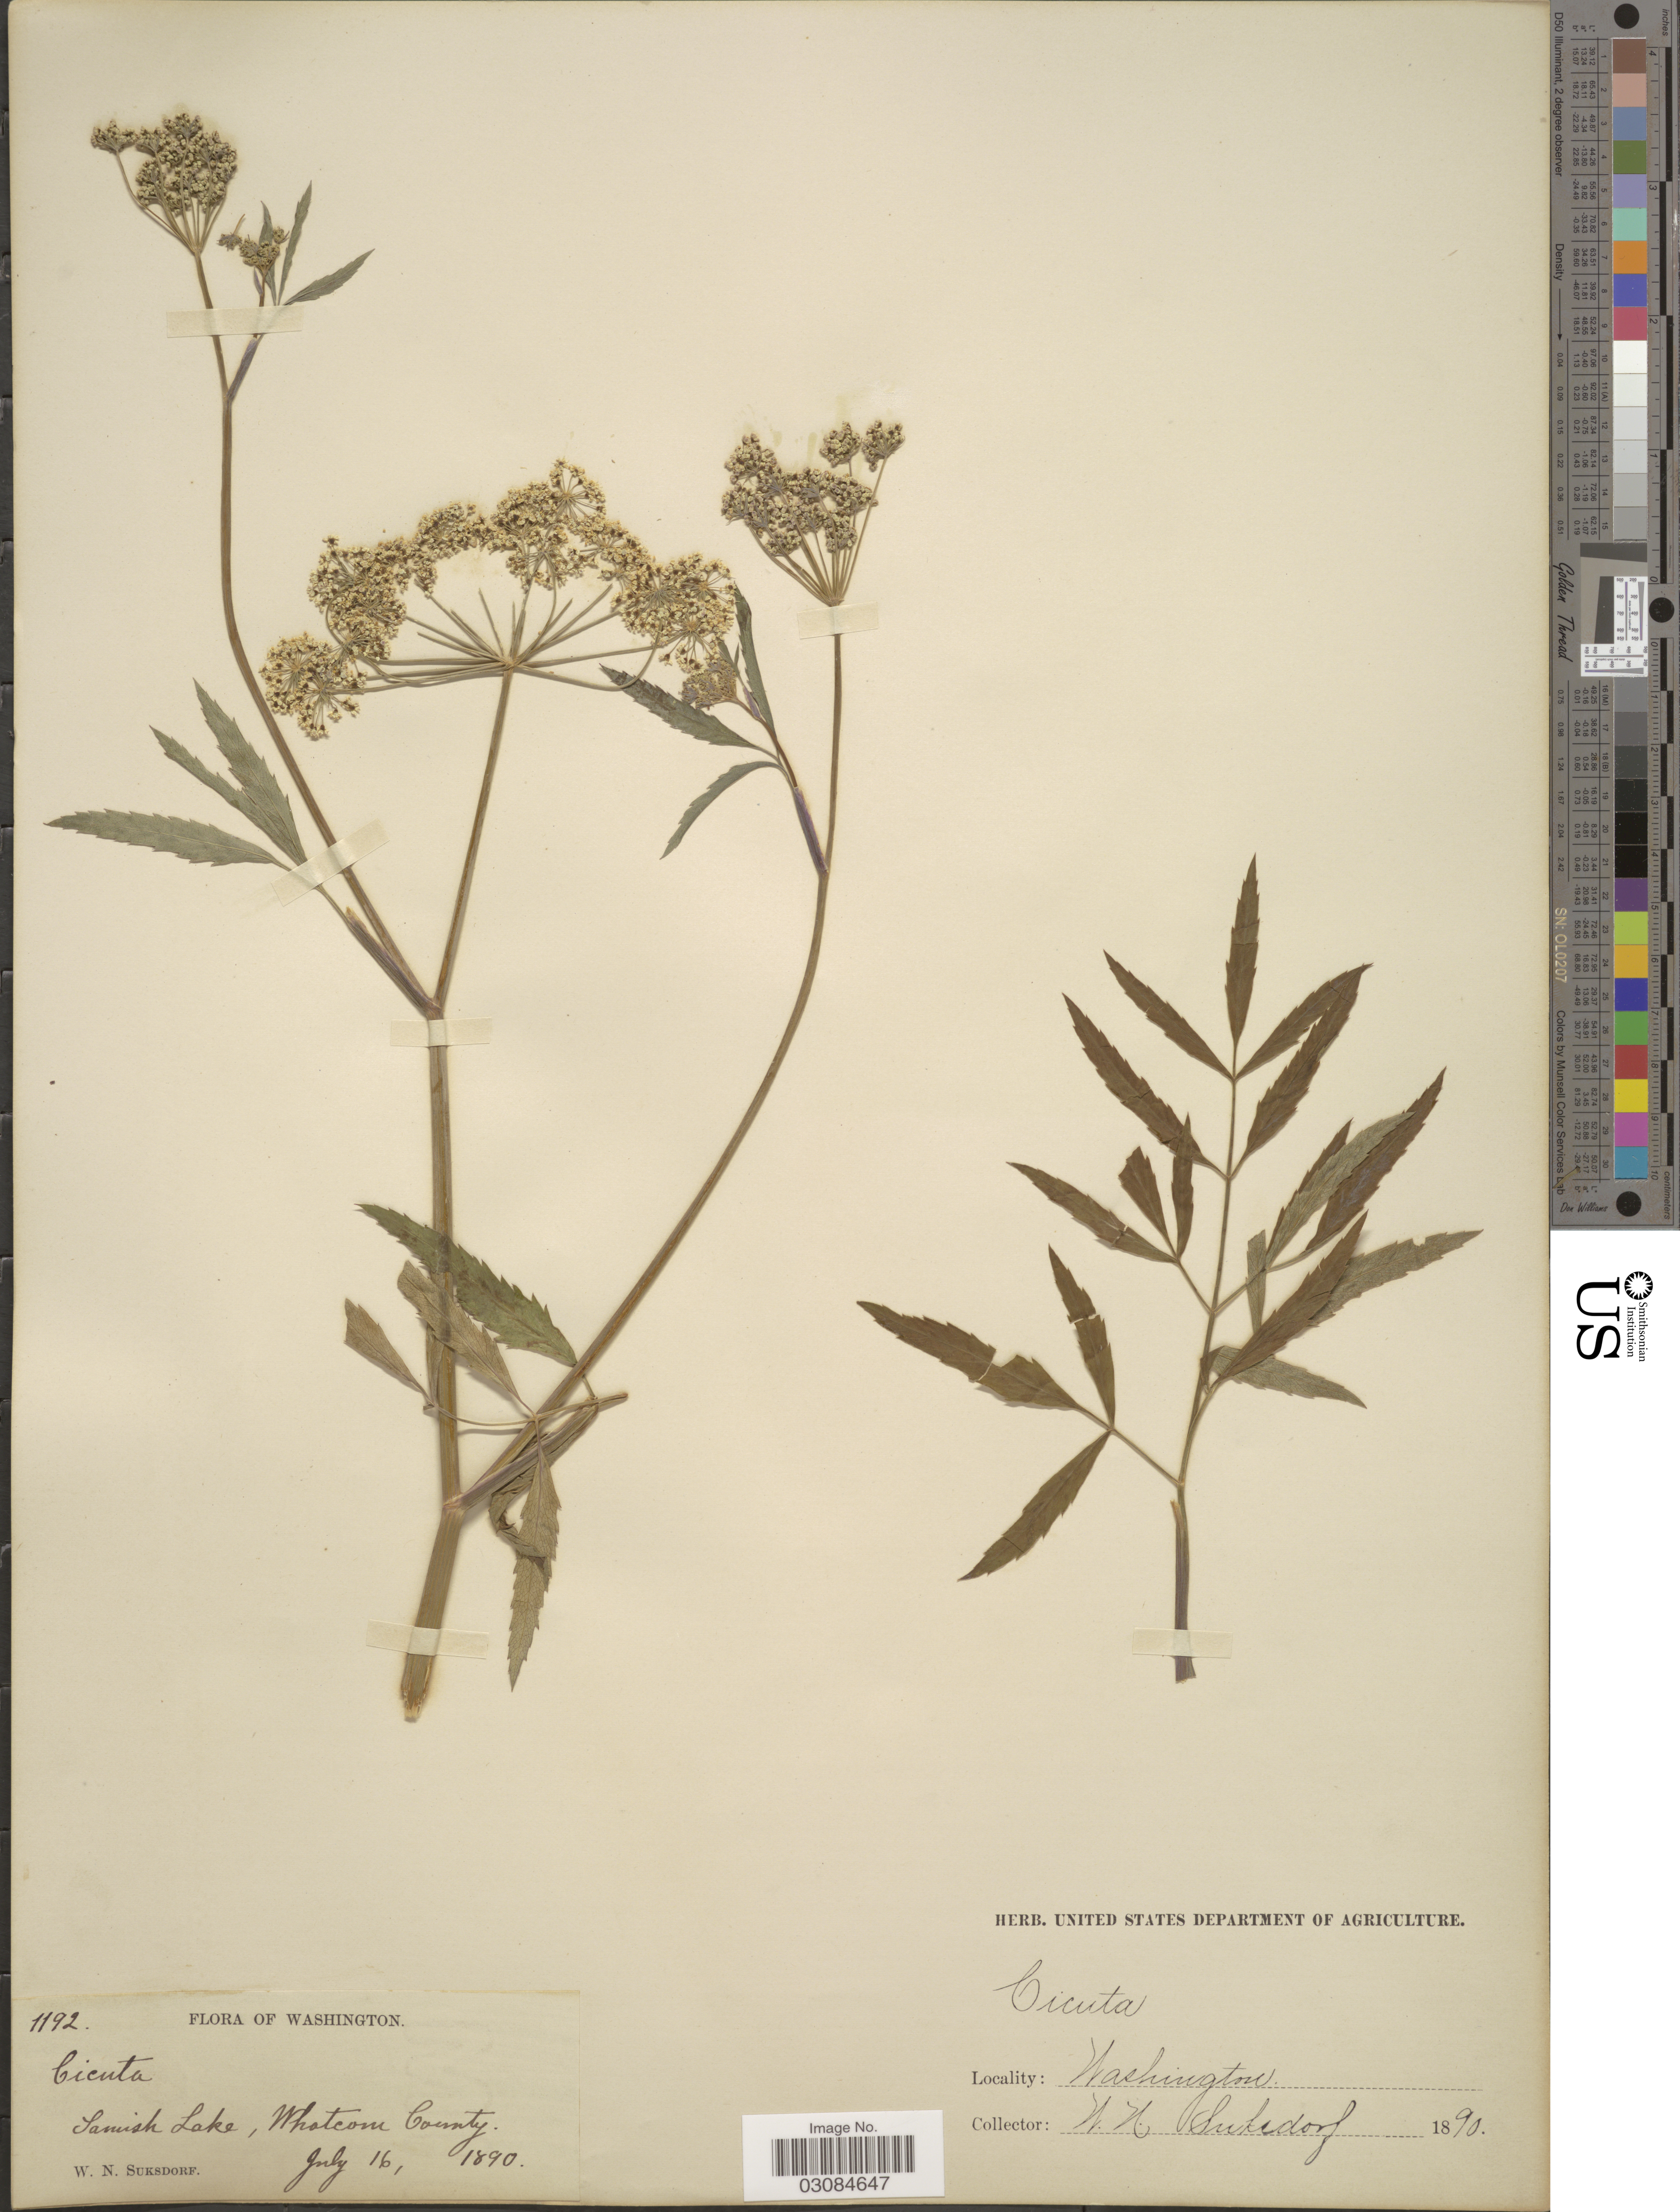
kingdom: Plantae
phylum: Tracheophyta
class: Magnoliopsida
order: Apiales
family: Apiaceae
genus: Cicuta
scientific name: Cicuta vagans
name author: Greene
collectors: W. N. Suksdorf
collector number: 1192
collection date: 1890-07-16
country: United States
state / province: Washington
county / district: Whatcom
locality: Samish Lake, Whatcom County.